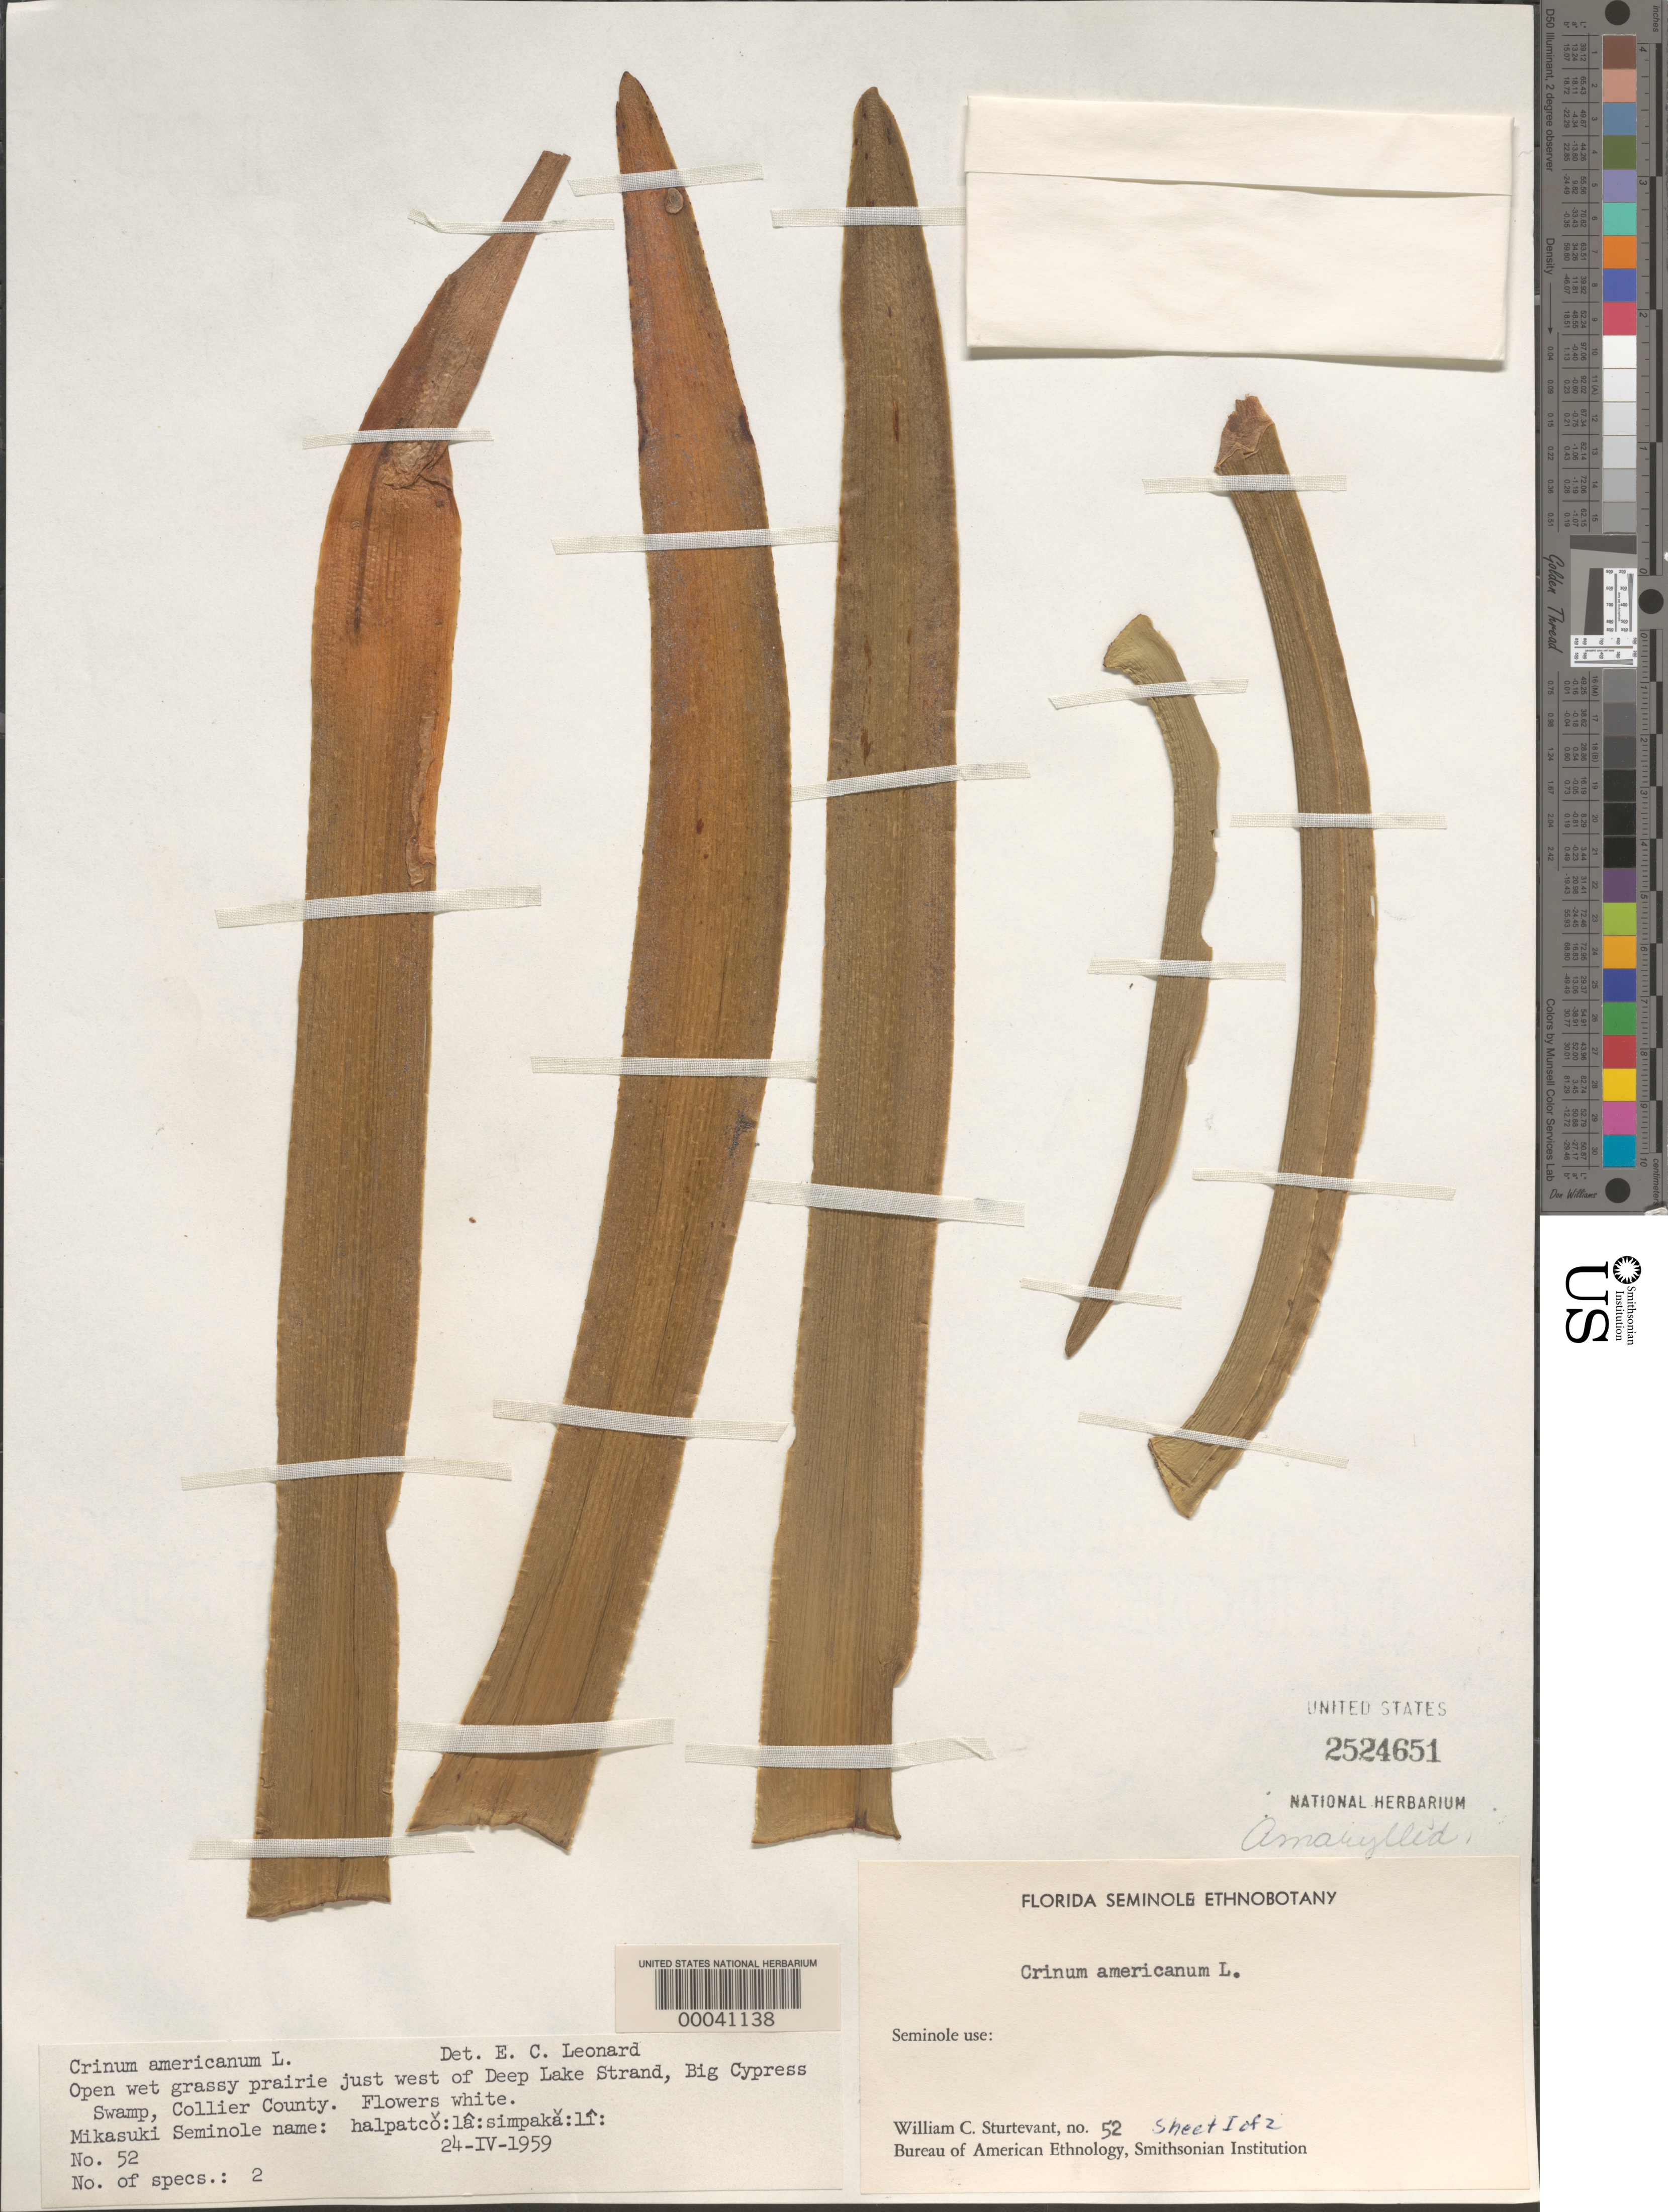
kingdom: Plantae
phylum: Tracheophyta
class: Liliopsida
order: Asparagales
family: Amaryllidaceae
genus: Crinum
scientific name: Crinum americanum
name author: L.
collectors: W. Sturtevant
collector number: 52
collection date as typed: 24 Apr 1959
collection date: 1959-04-24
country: United States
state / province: Florida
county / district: Collier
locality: Just west of Deep Lake Strand, Big Cypress swamp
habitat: Open wet grassy prairie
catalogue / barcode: US 2524651